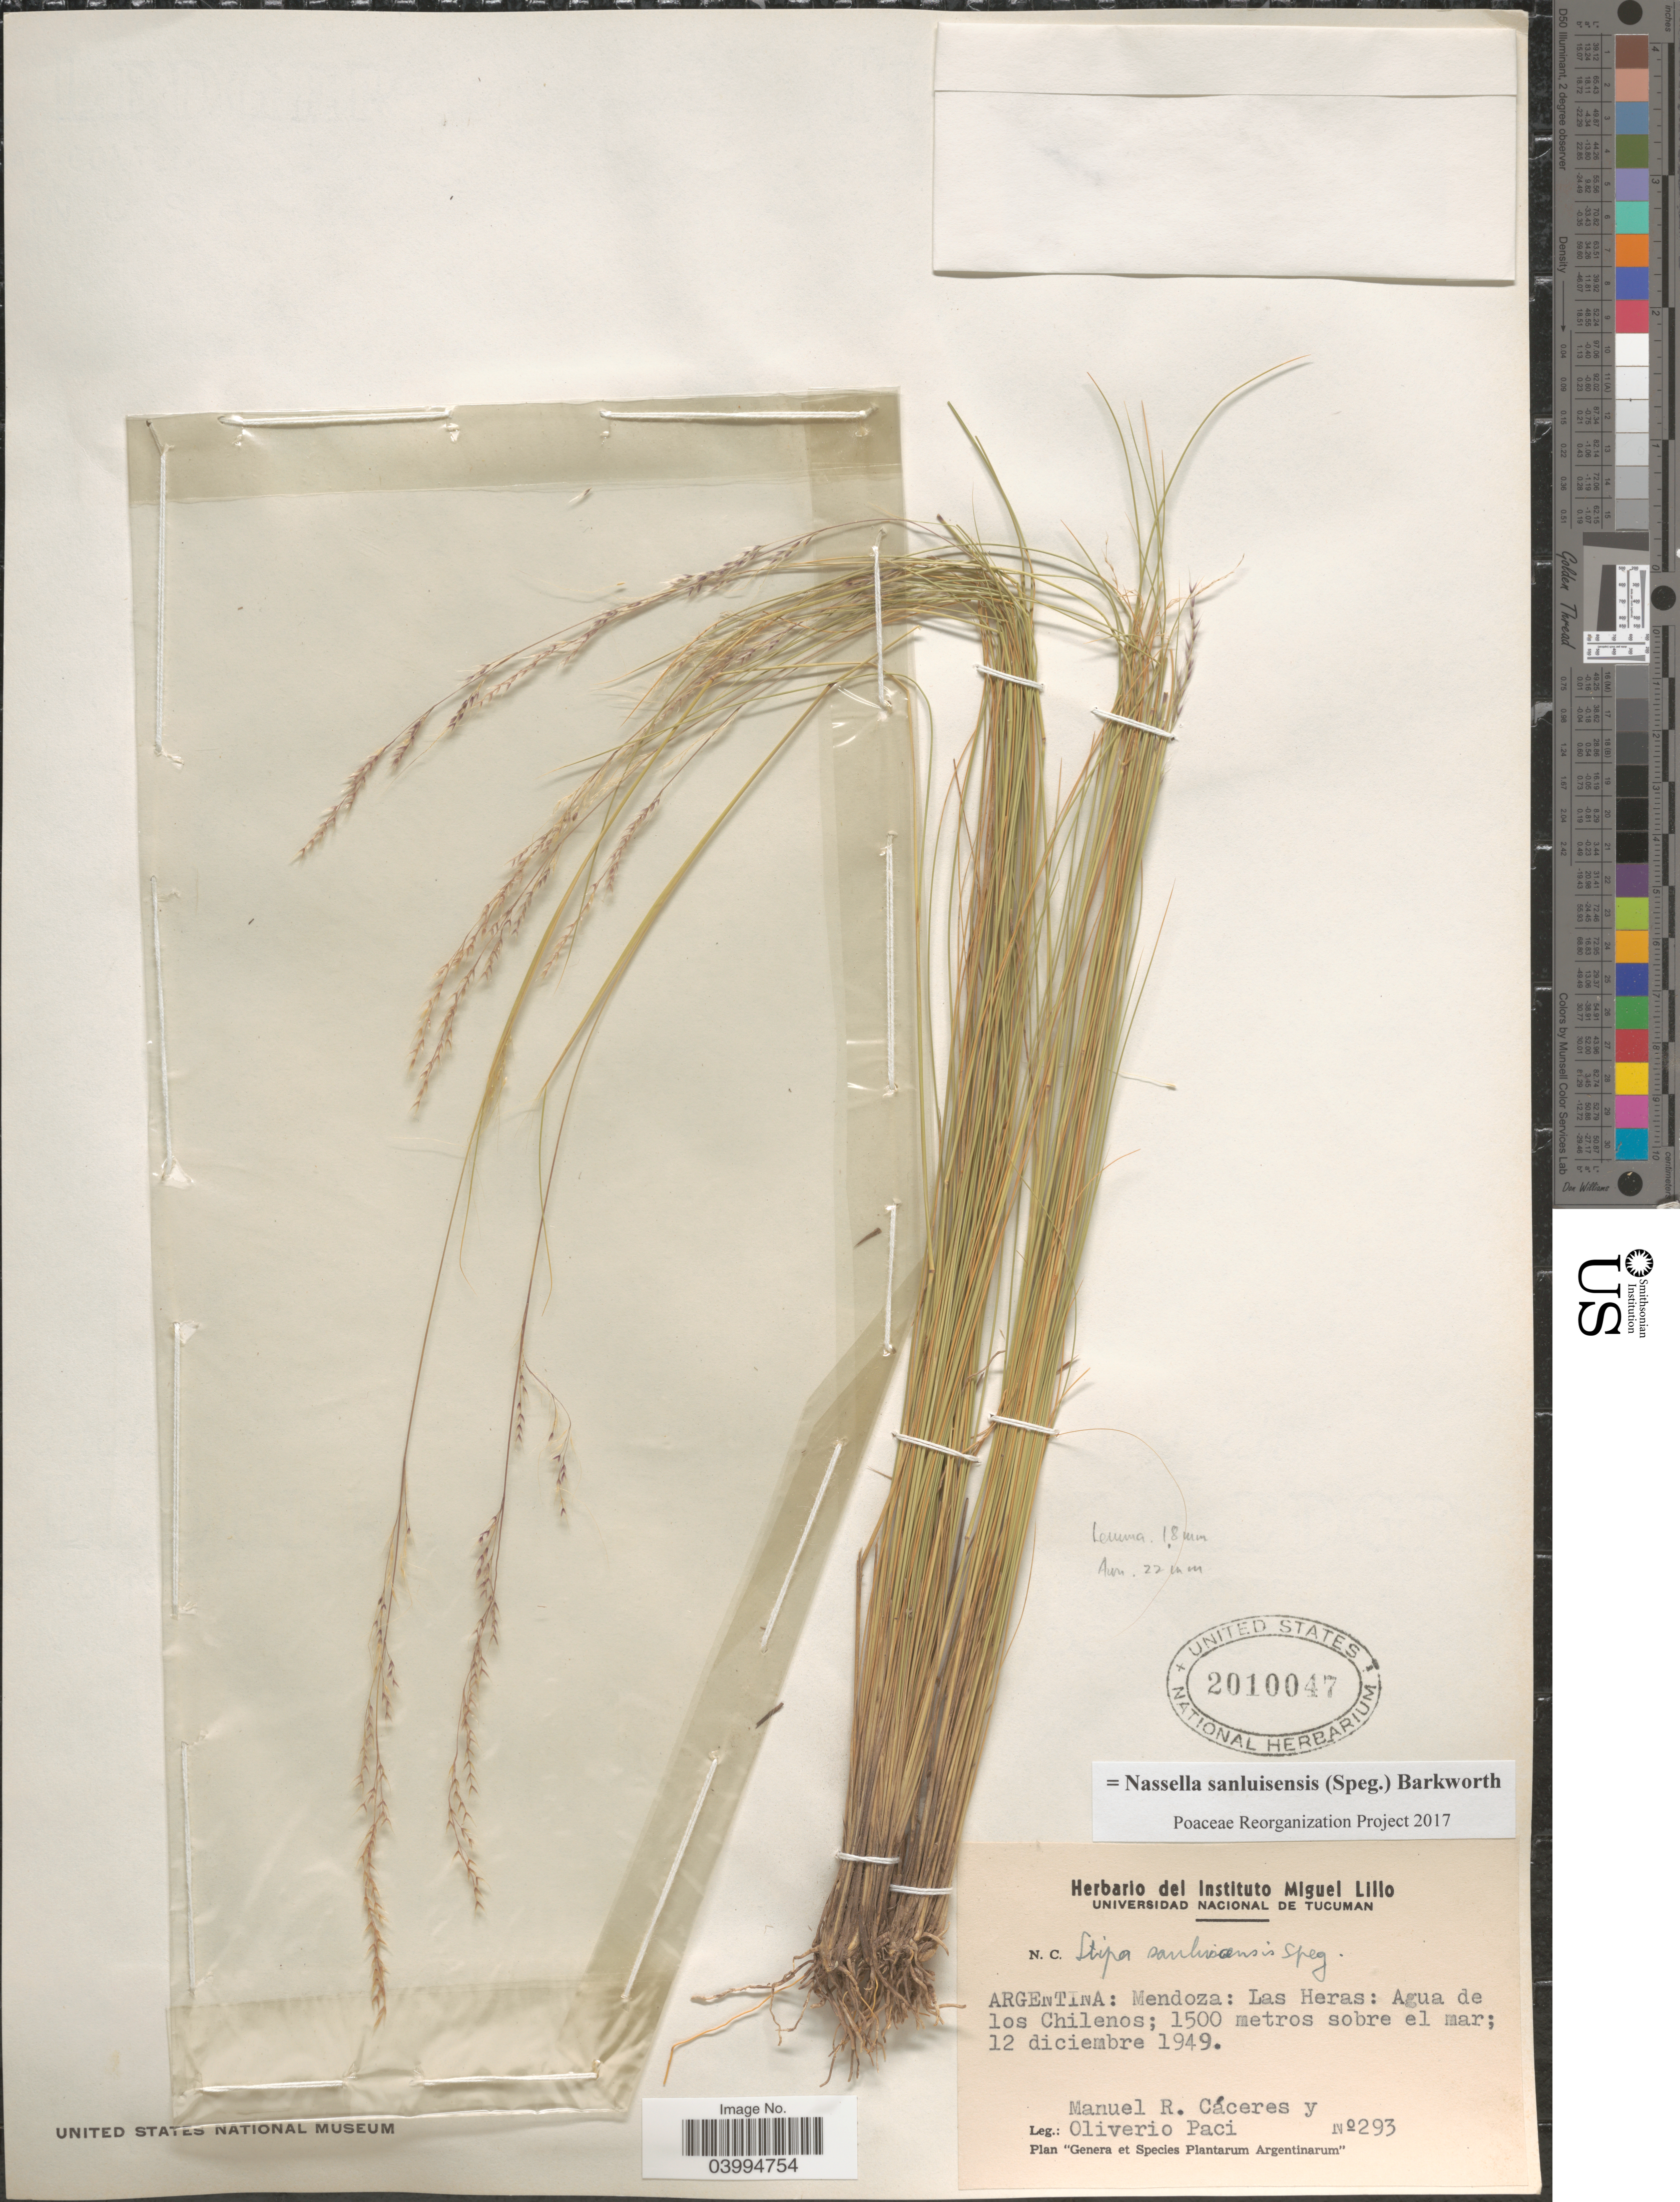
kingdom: Plantae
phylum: Tracheophyta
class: Liliopsida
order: Poales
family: Poaceae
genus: Nassella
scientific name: Nassella sanluisensis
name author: (Speg.) Barkworth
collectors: M. R. Caceres & O. Paci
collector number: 293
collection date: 1949-12-12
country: Argentina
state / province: Mendoza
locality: Las Heras: Agua de los Chilenos.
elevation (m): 1500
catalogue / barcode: US 2010047